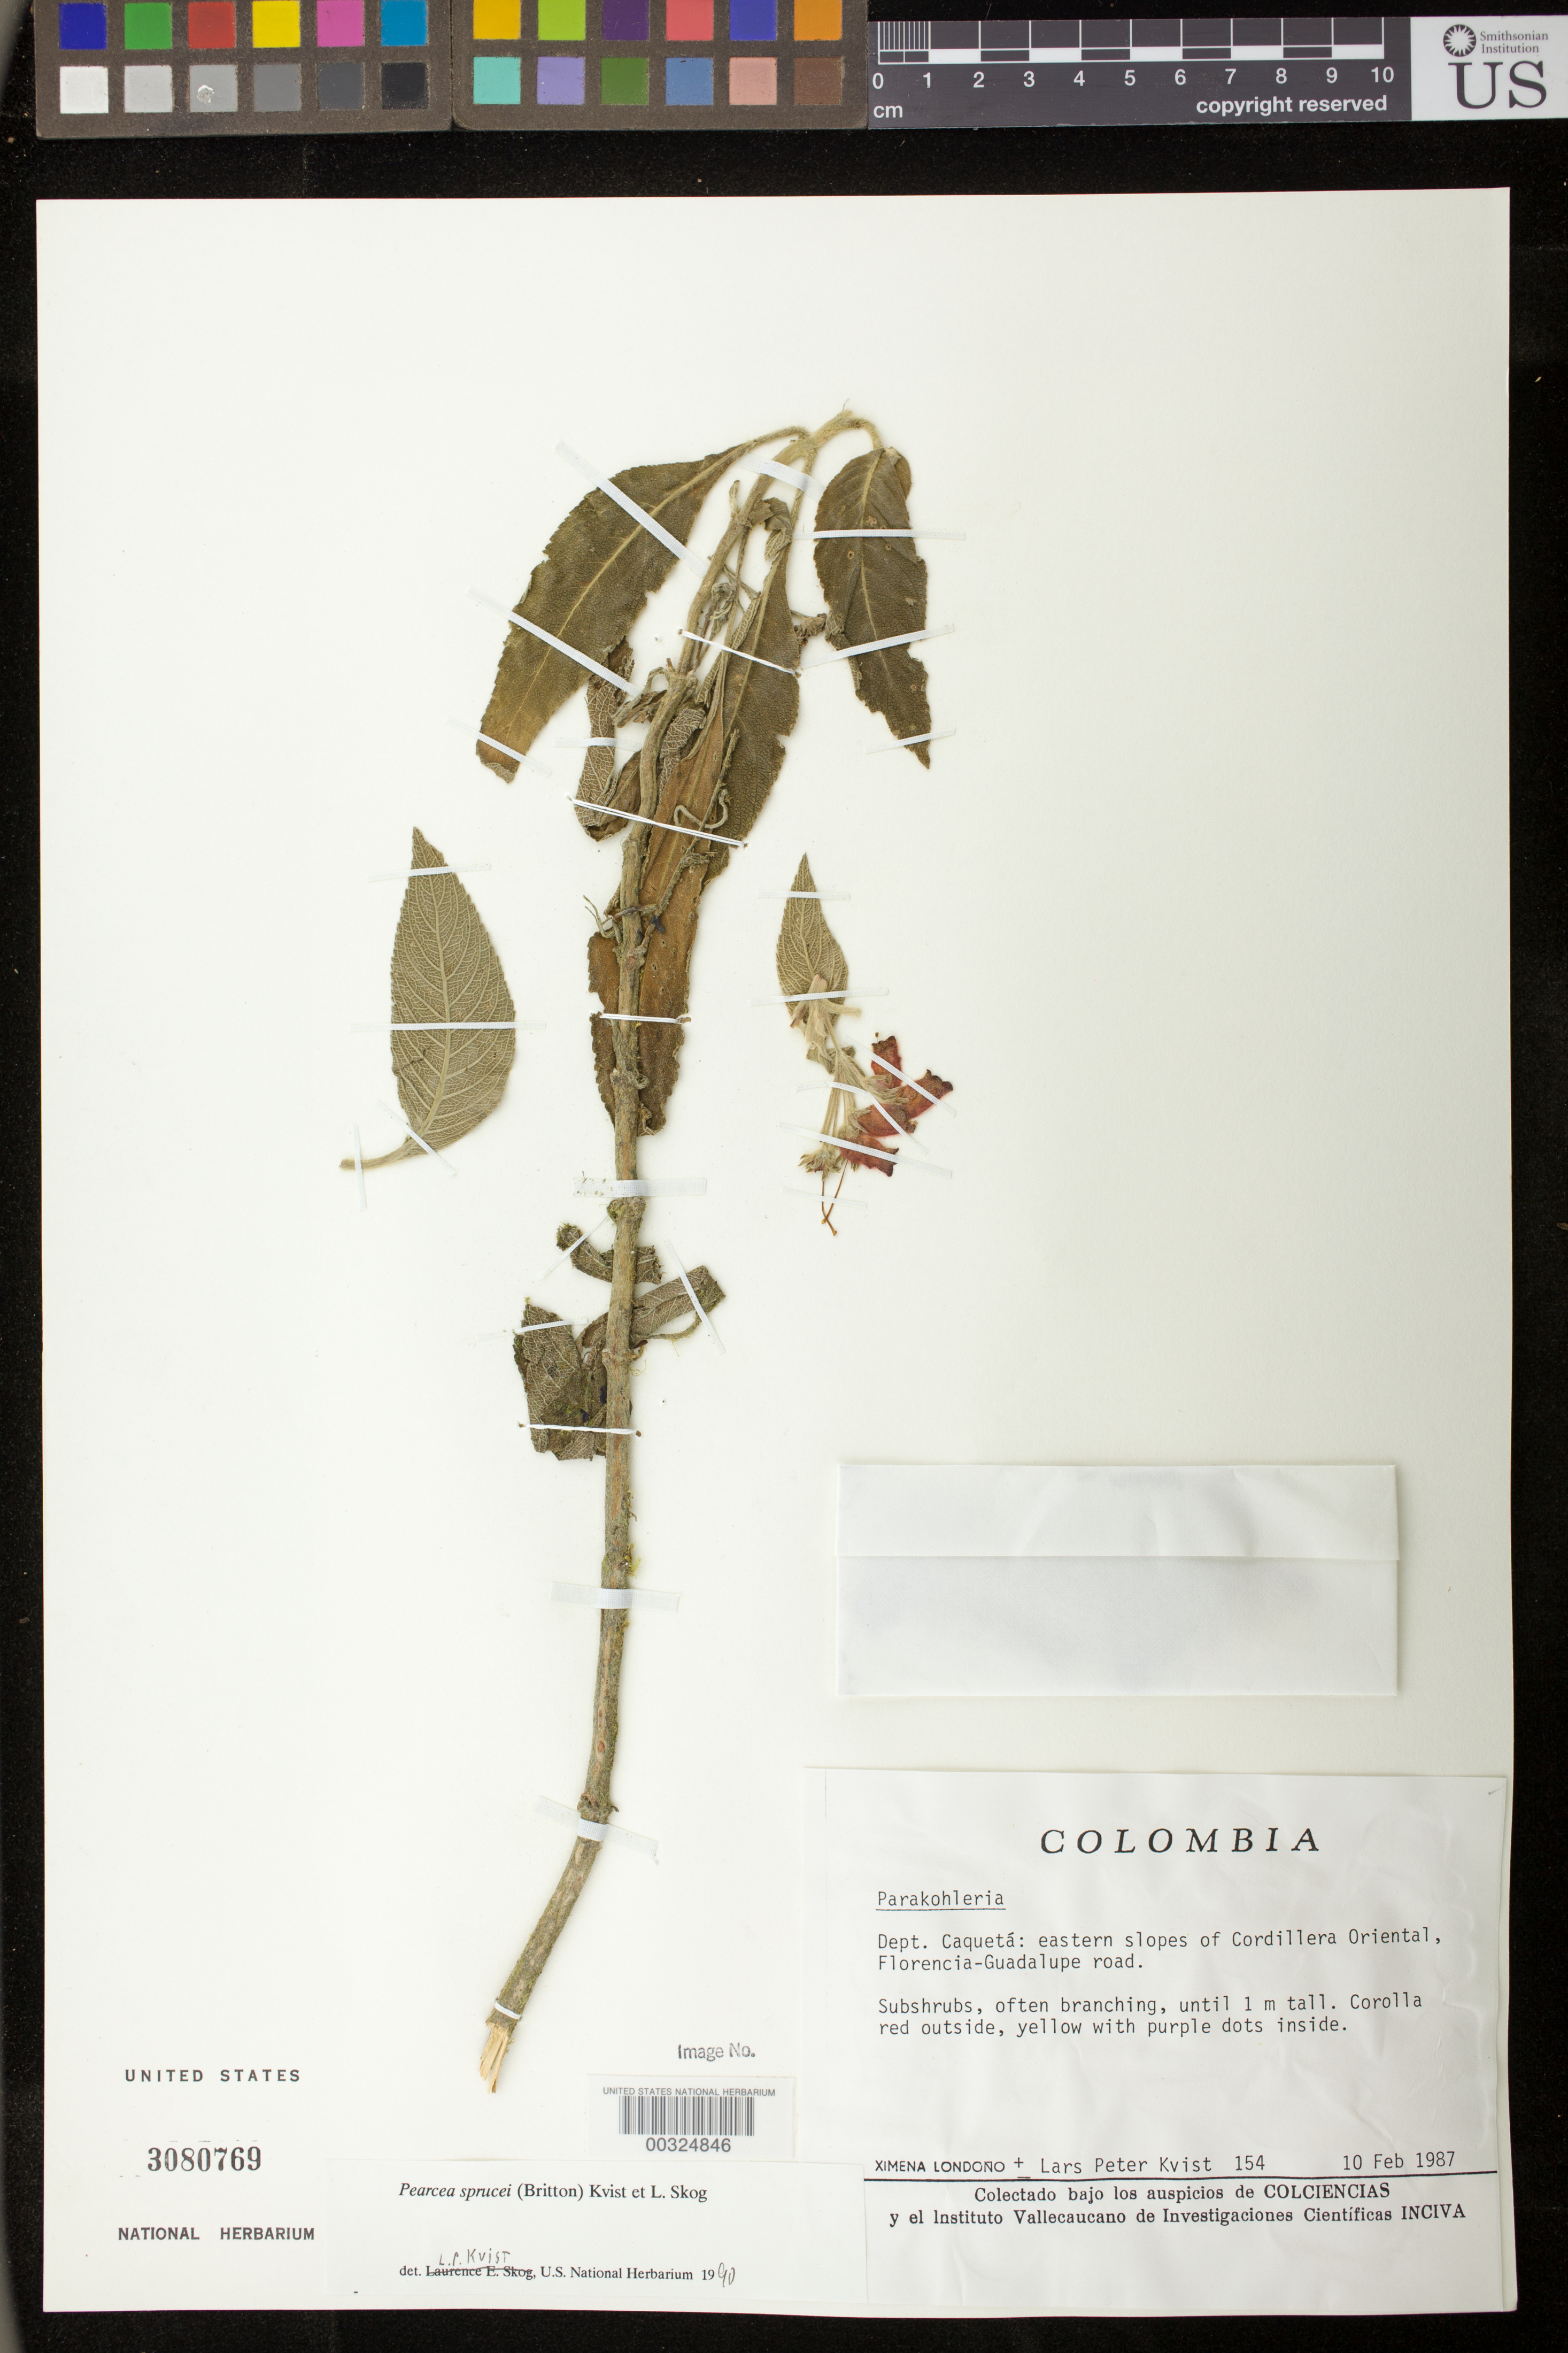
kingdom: Plantae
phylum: Tracheophyta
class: Magnoliopsida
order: Lamiales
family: Gesneriaceae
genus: Pearcea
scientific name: Pearcea sprucei var. sprucei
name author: (Britton ex Rusby) L.P. Kvist & L.E. Skog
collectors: X. Londoño & L. P. Kvist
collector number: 154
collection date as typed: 10 Feb 1987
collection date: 1987-02-10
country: Colombia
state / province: Caquetá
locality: Eastern slopes of Cordillera Oriental, Florencia - Guadalupe road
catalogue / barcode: US 3080769